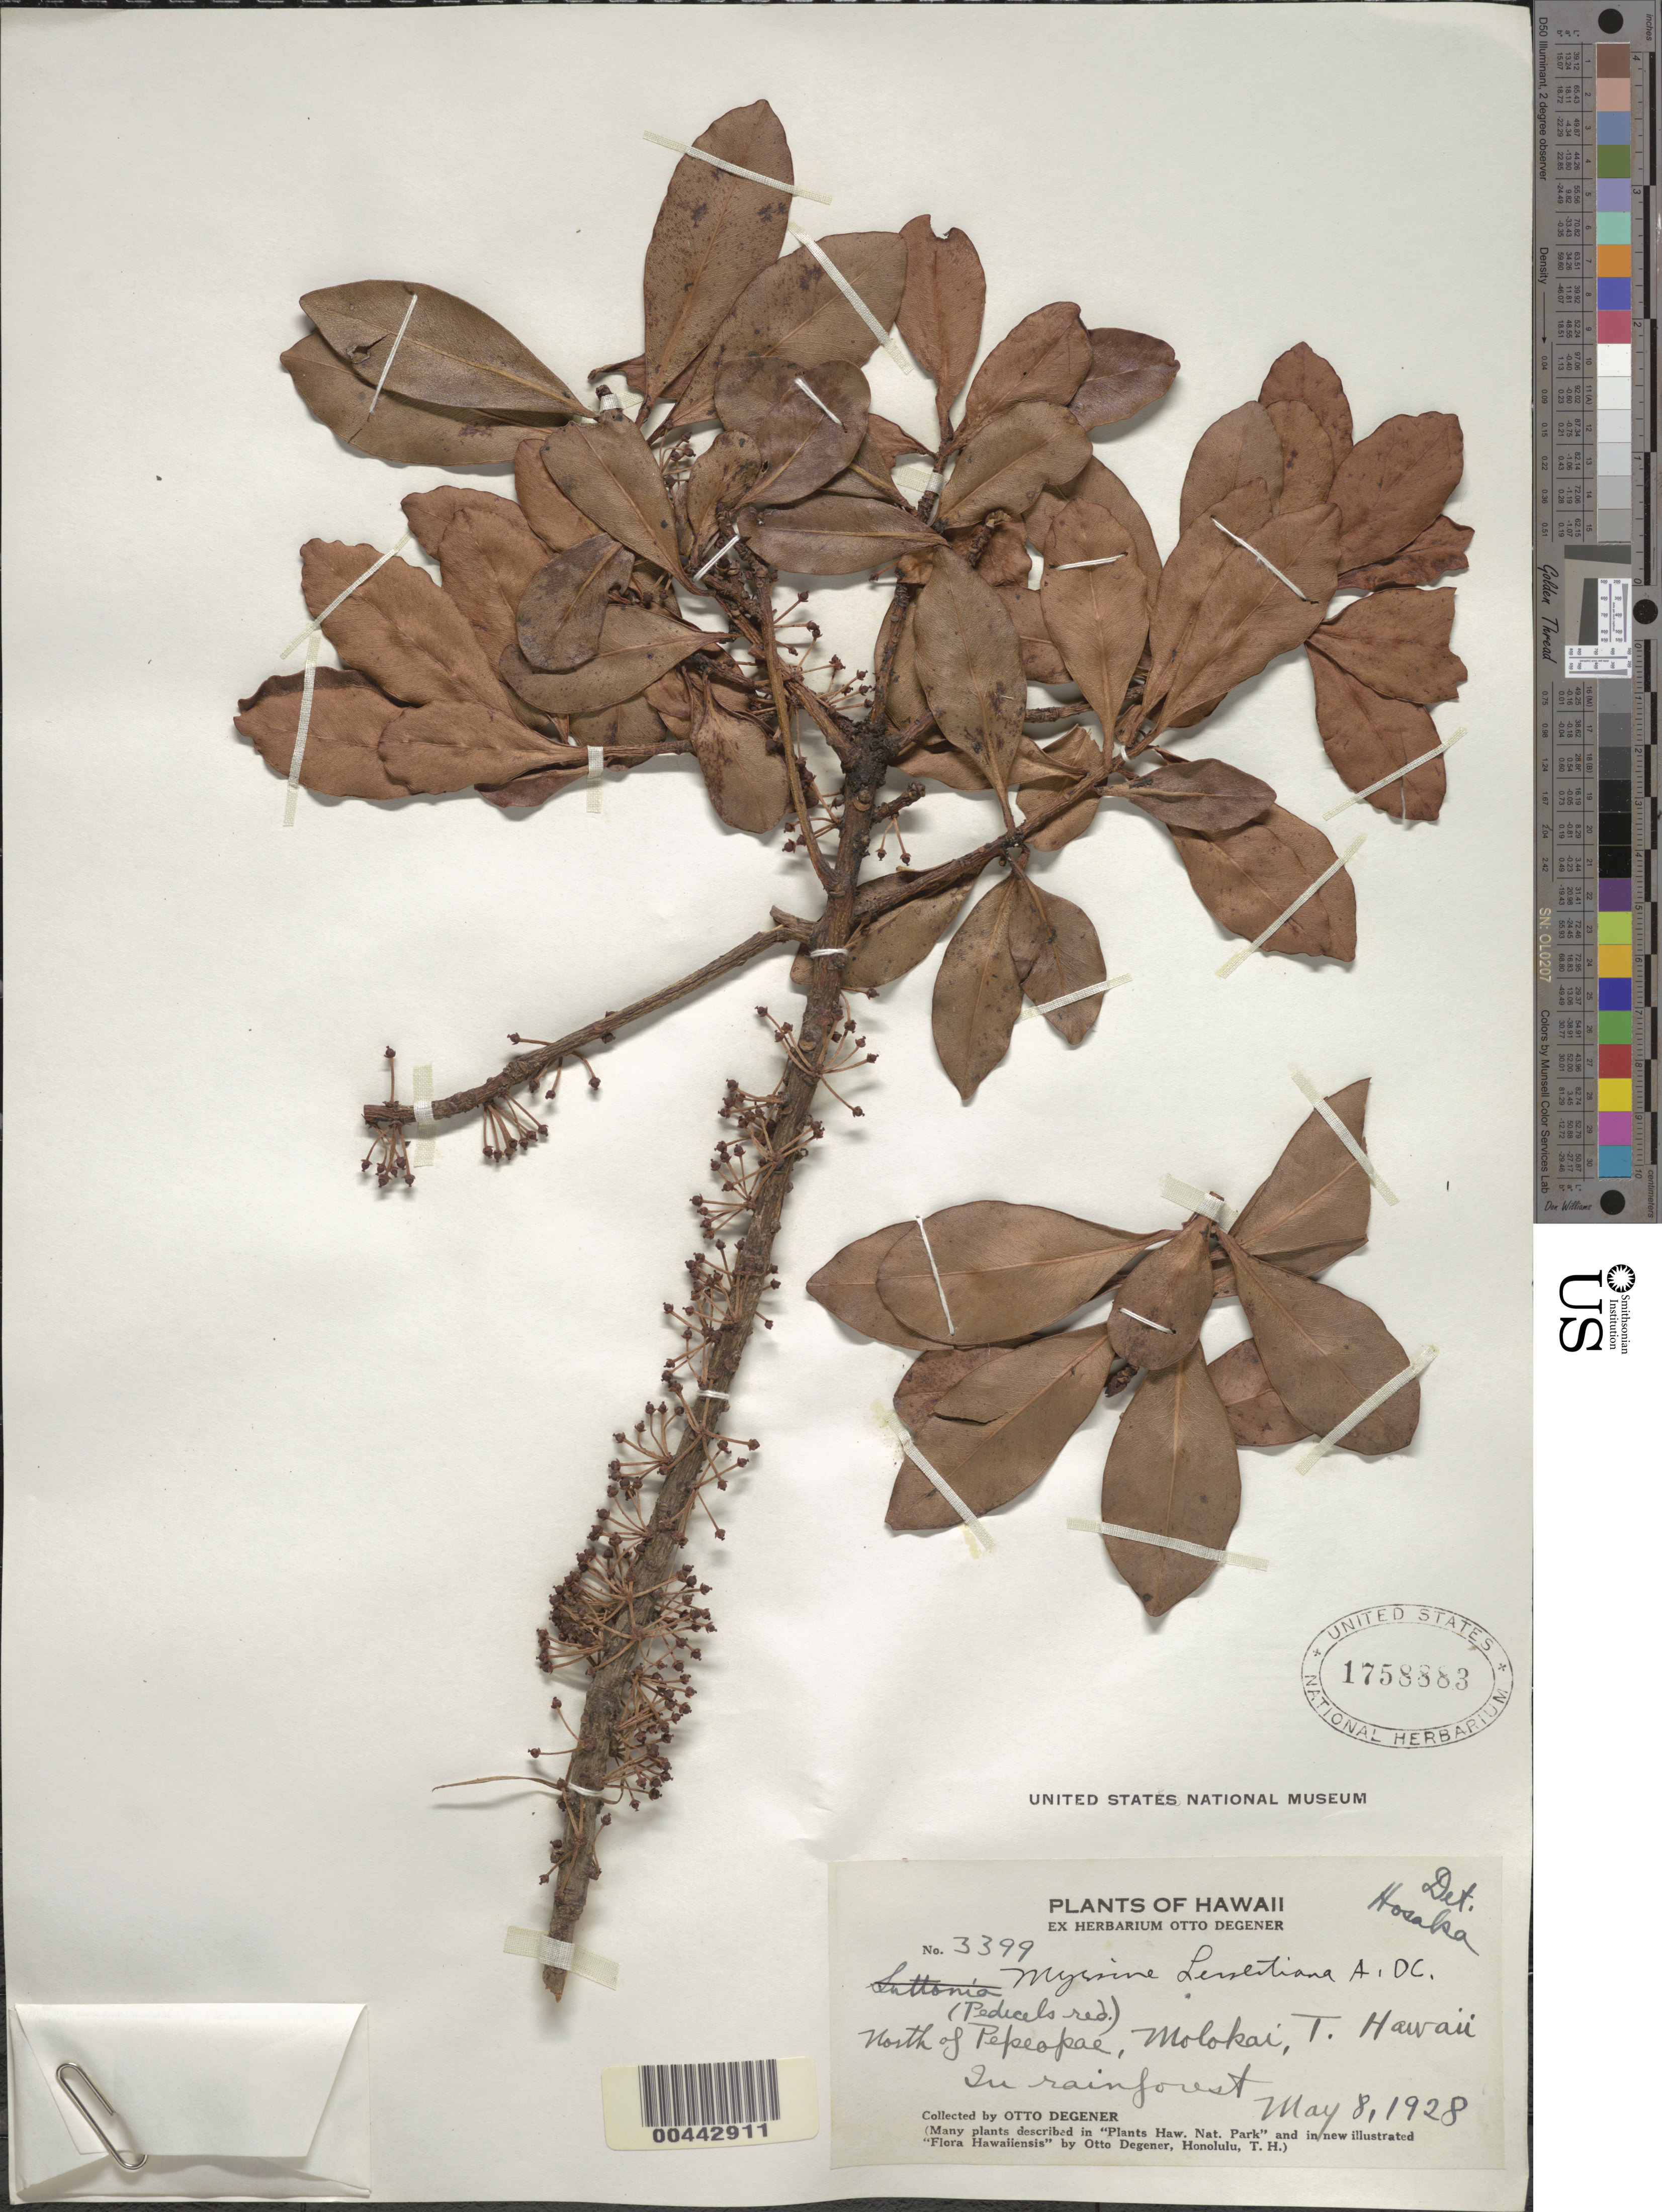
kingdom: Plantae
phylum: Tracheophyta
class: Magnoliopsida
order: Ericales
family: Primulaceae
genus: Myrsine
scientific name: Myrsine lessertiana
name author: A. DC.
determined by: Hosaka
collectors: O. Degener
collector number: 3399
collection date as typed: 8 May 1928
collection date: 1928-05-08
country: United States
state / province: Hawaii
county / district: Maui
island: Moloka'i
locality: North of Pepeopae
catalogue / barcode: US 1758883